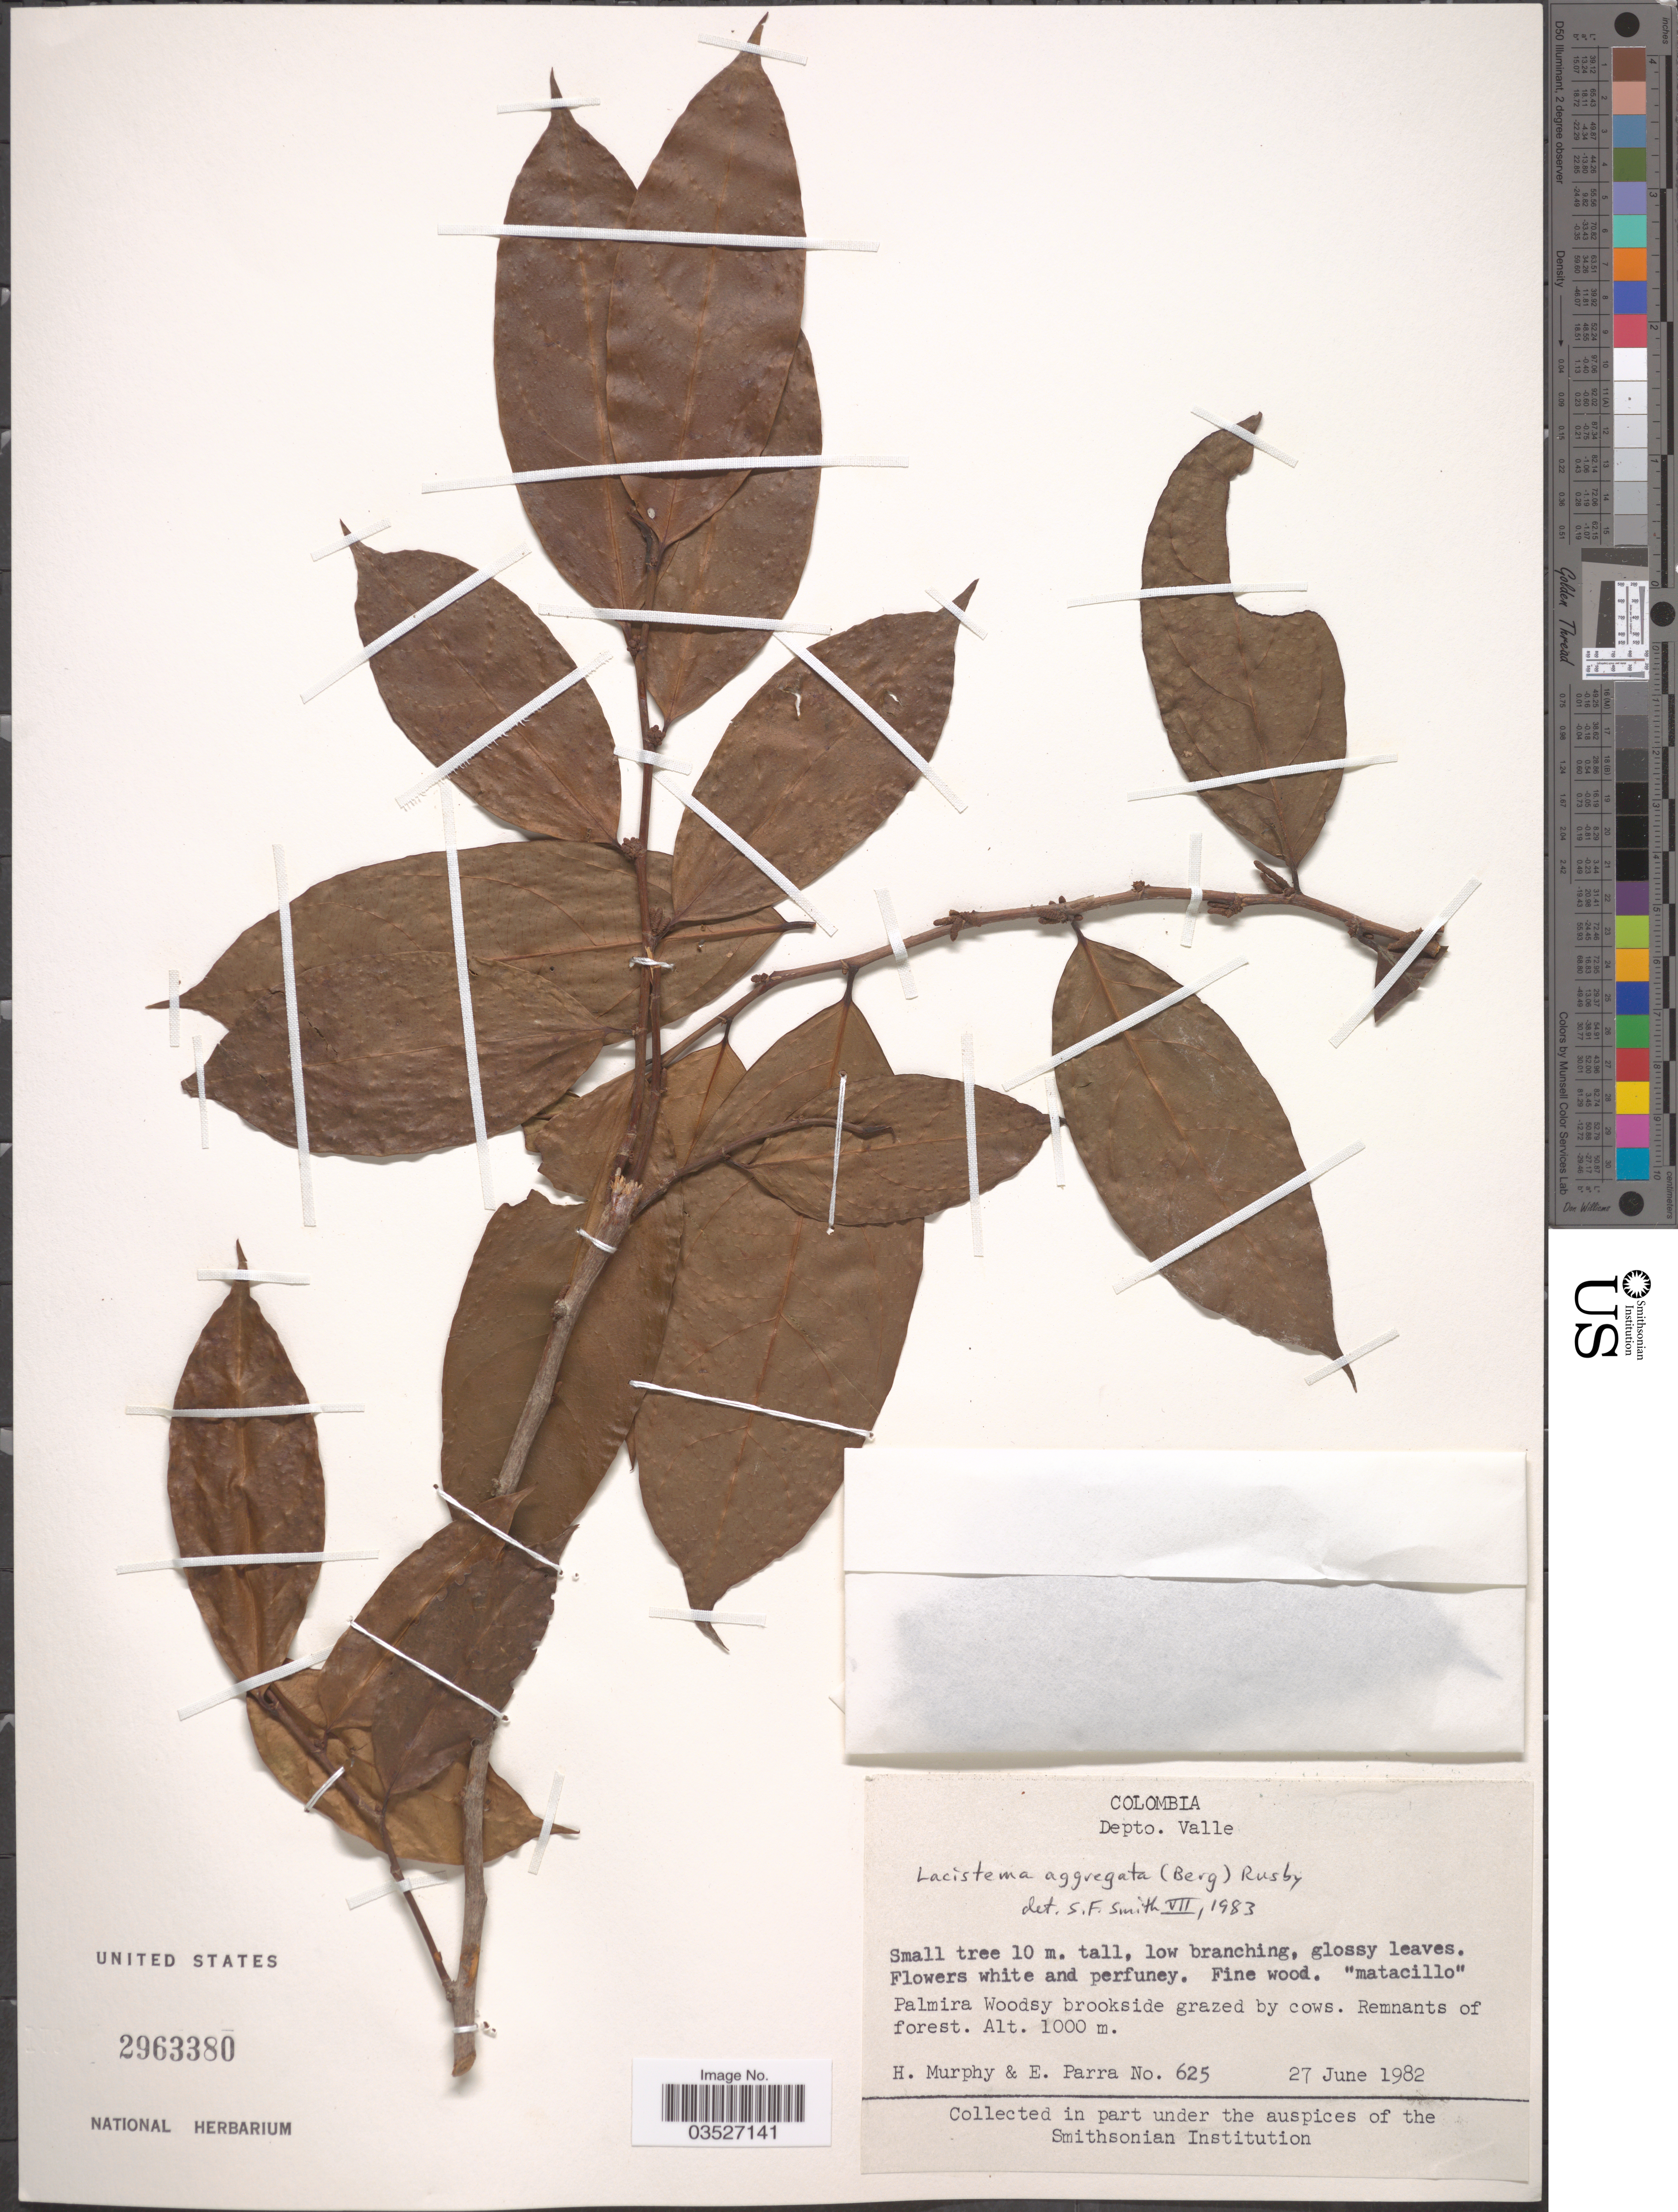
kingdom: Plantae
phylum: Tracheophyta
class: Magnoliopsida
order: Malpighiales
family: Lacistemataceae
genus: Lacistema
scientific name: Lacistema aggregatum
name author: (P.J. Bergius) Rusby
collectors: H. Murphy & E. Parra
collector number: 625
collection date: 1982-06-27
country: Colombia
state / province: Valle del Cauca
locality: Depto. Valle. Palmira Woodsy brookside grazed by cows.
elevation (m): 1000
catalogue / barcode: US 2963380